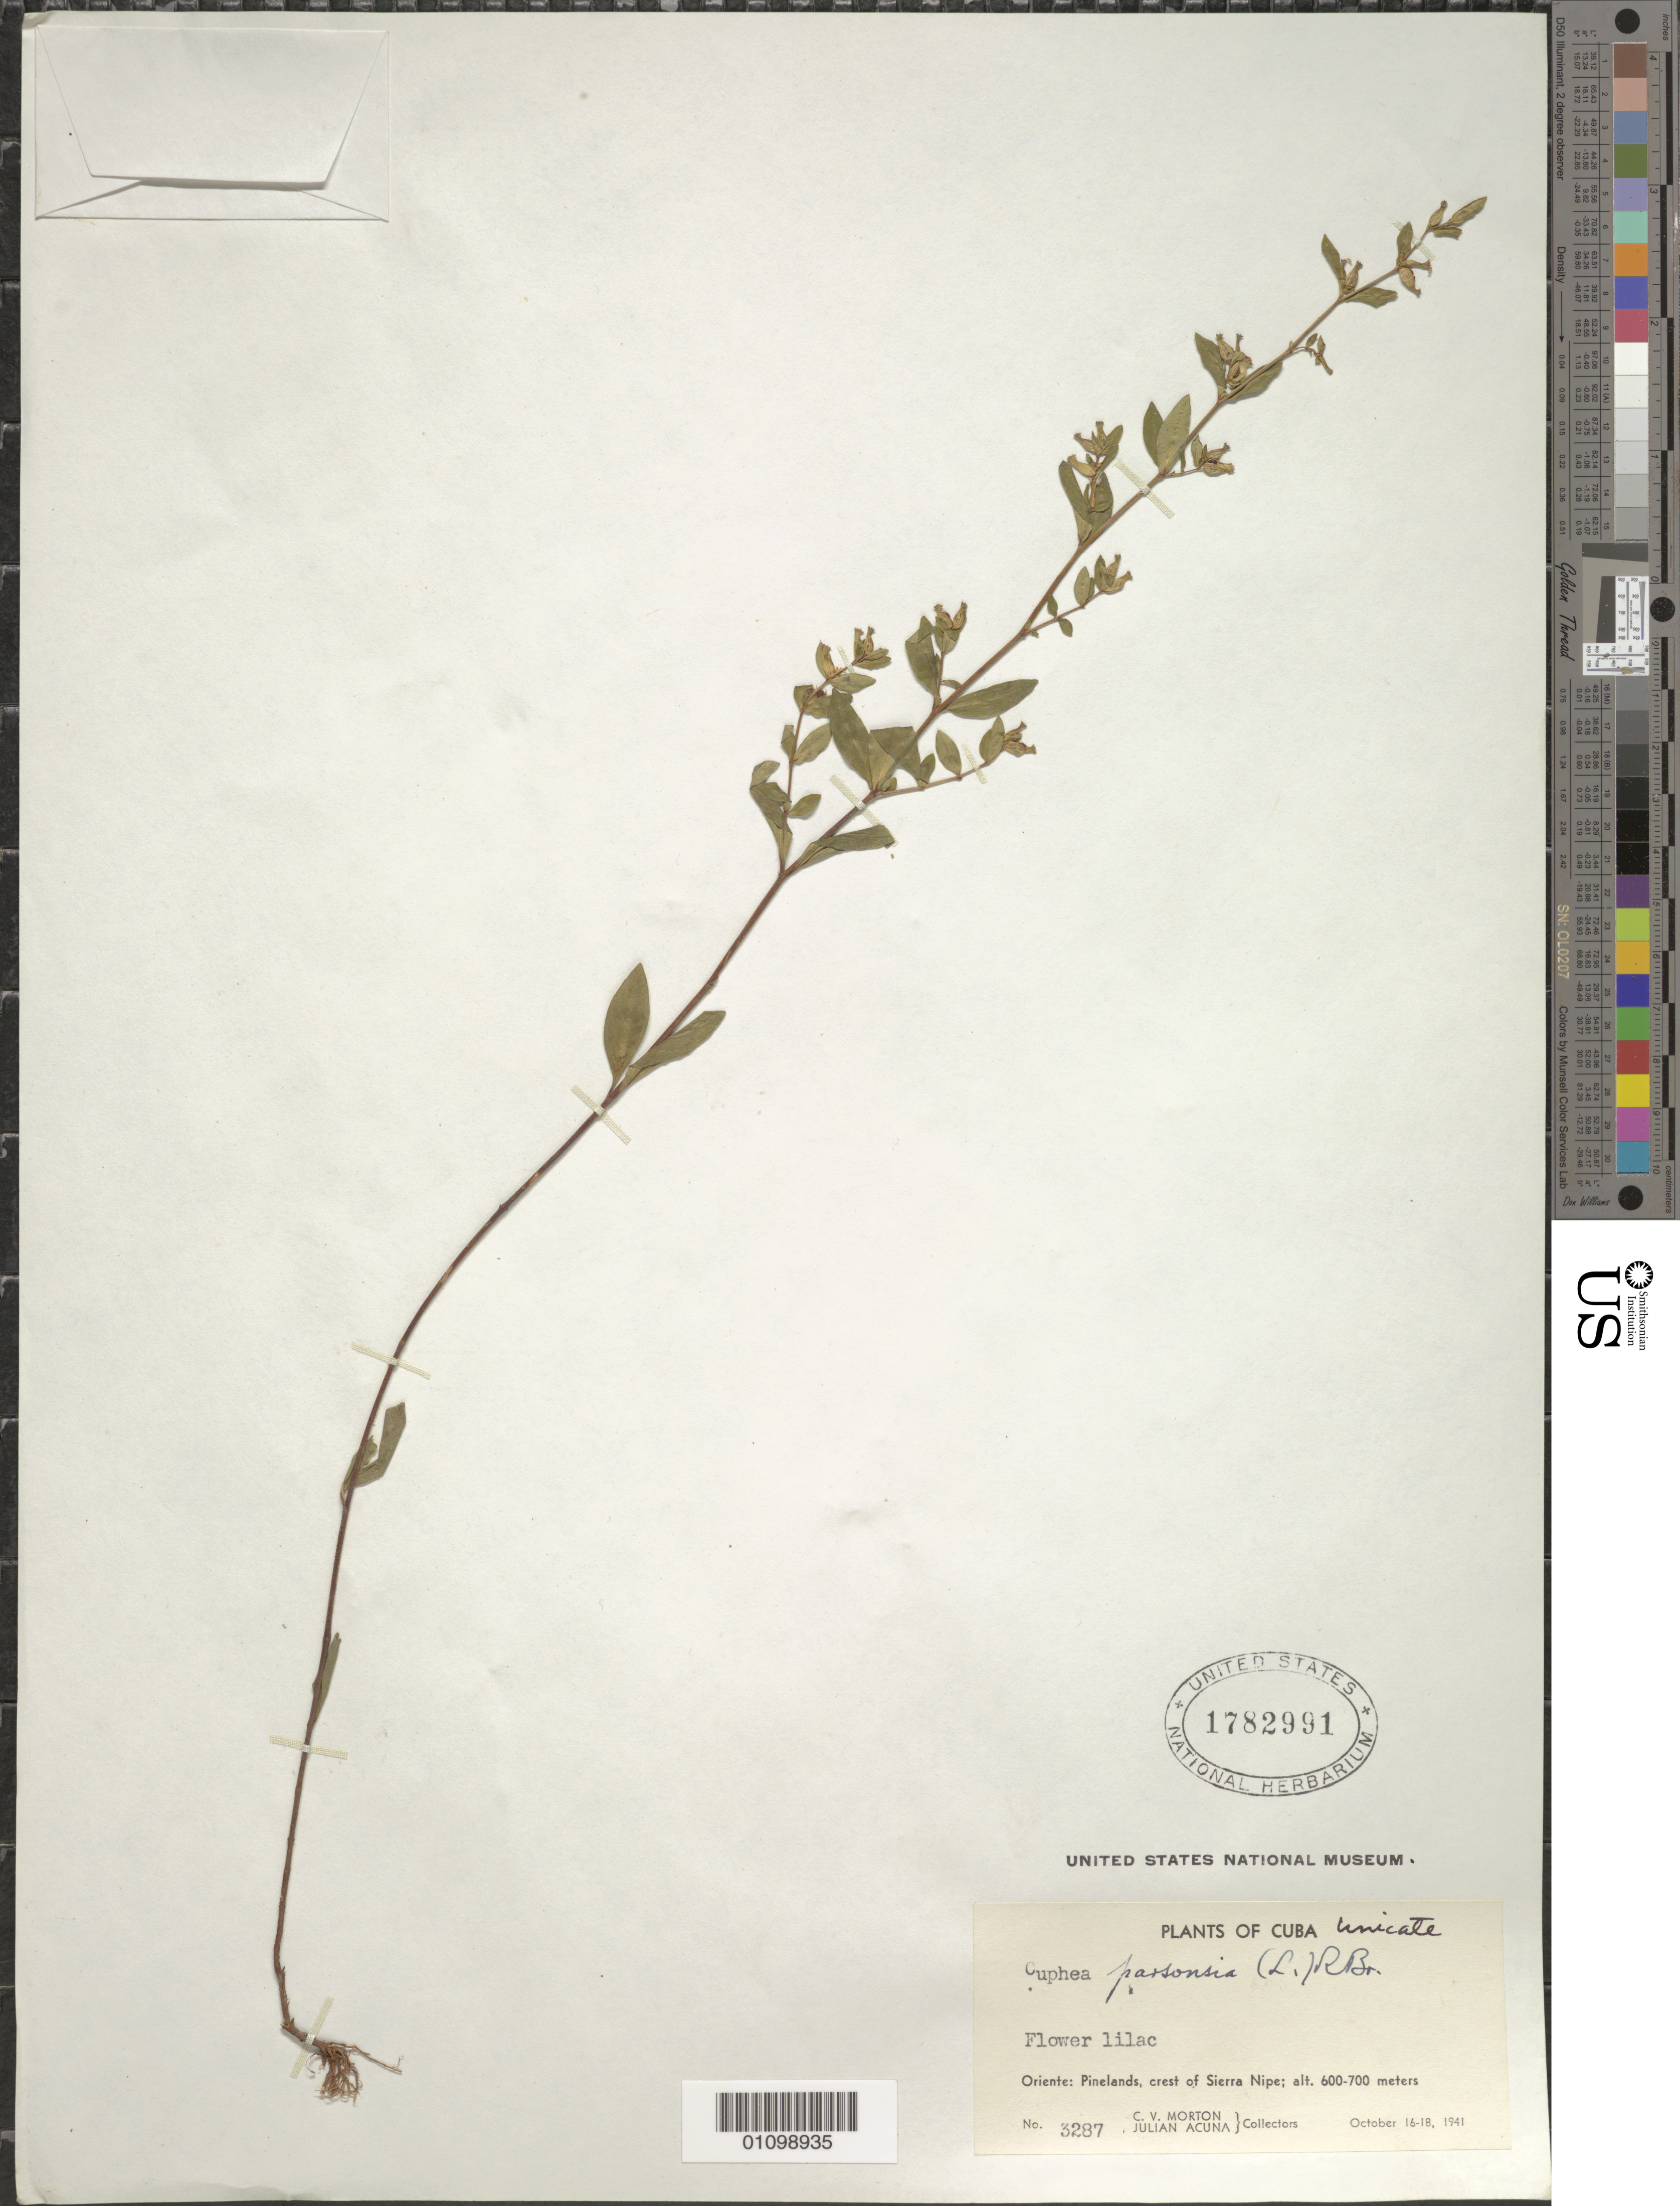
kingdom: Plantae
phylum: Tracheophyta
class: Magnoliopsida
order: Myrtales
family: Lythraceae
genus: Cuphea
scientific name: Cuphea parsonsia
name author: (L.) R. Br. ex Steud.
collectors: C. V. Morton & J. Acuña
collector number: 3287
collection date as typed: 16 Oct 1941 to 18 Oct 1941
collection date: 1941-10-16/1941-10-18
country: Cuba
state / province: Holguín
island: Cuba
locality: Pinelands, crest of Sierra Nipe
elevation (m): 600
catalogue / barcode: US 1782991